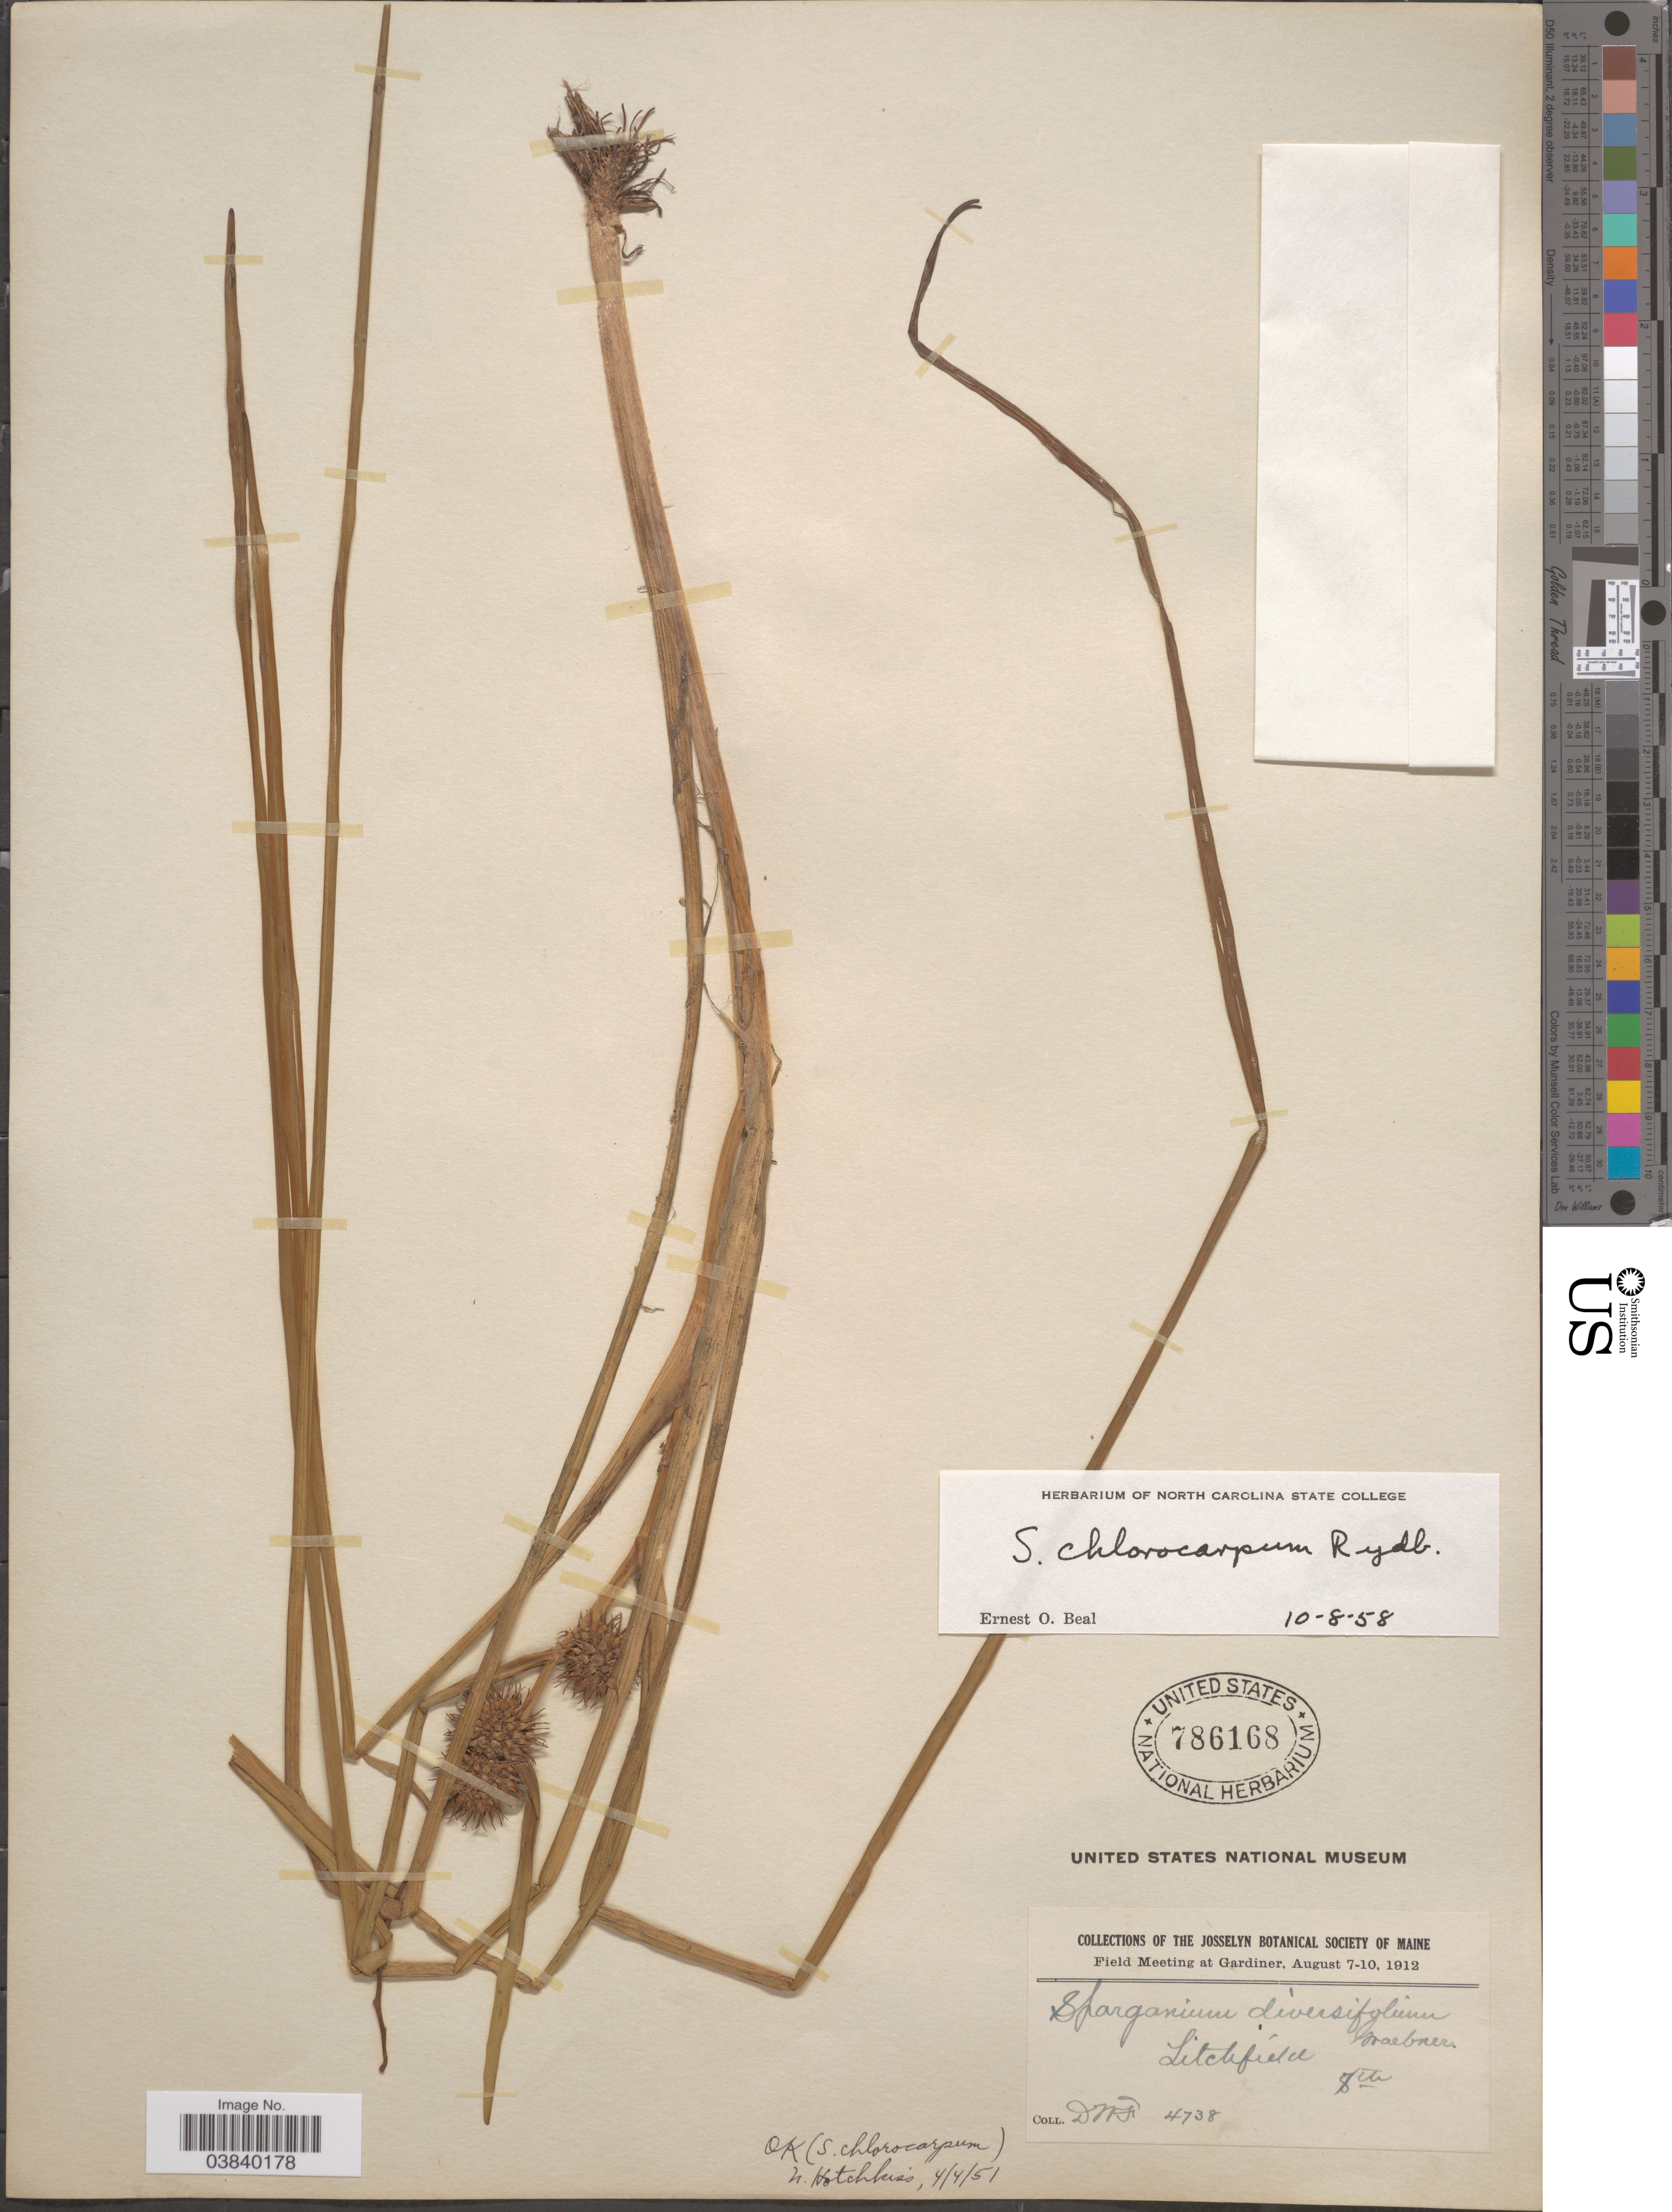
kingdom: Plantae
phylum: Tracheophyta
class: Liliopsida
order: Poales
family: Typhaceae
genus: Sparganium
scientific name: Sparganium chlorocarpum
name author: Rydb.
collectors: D. W. F.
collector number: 4738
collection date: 1912-08-08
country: United States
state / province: Maine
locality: Litchfield.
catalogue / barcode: US 786168